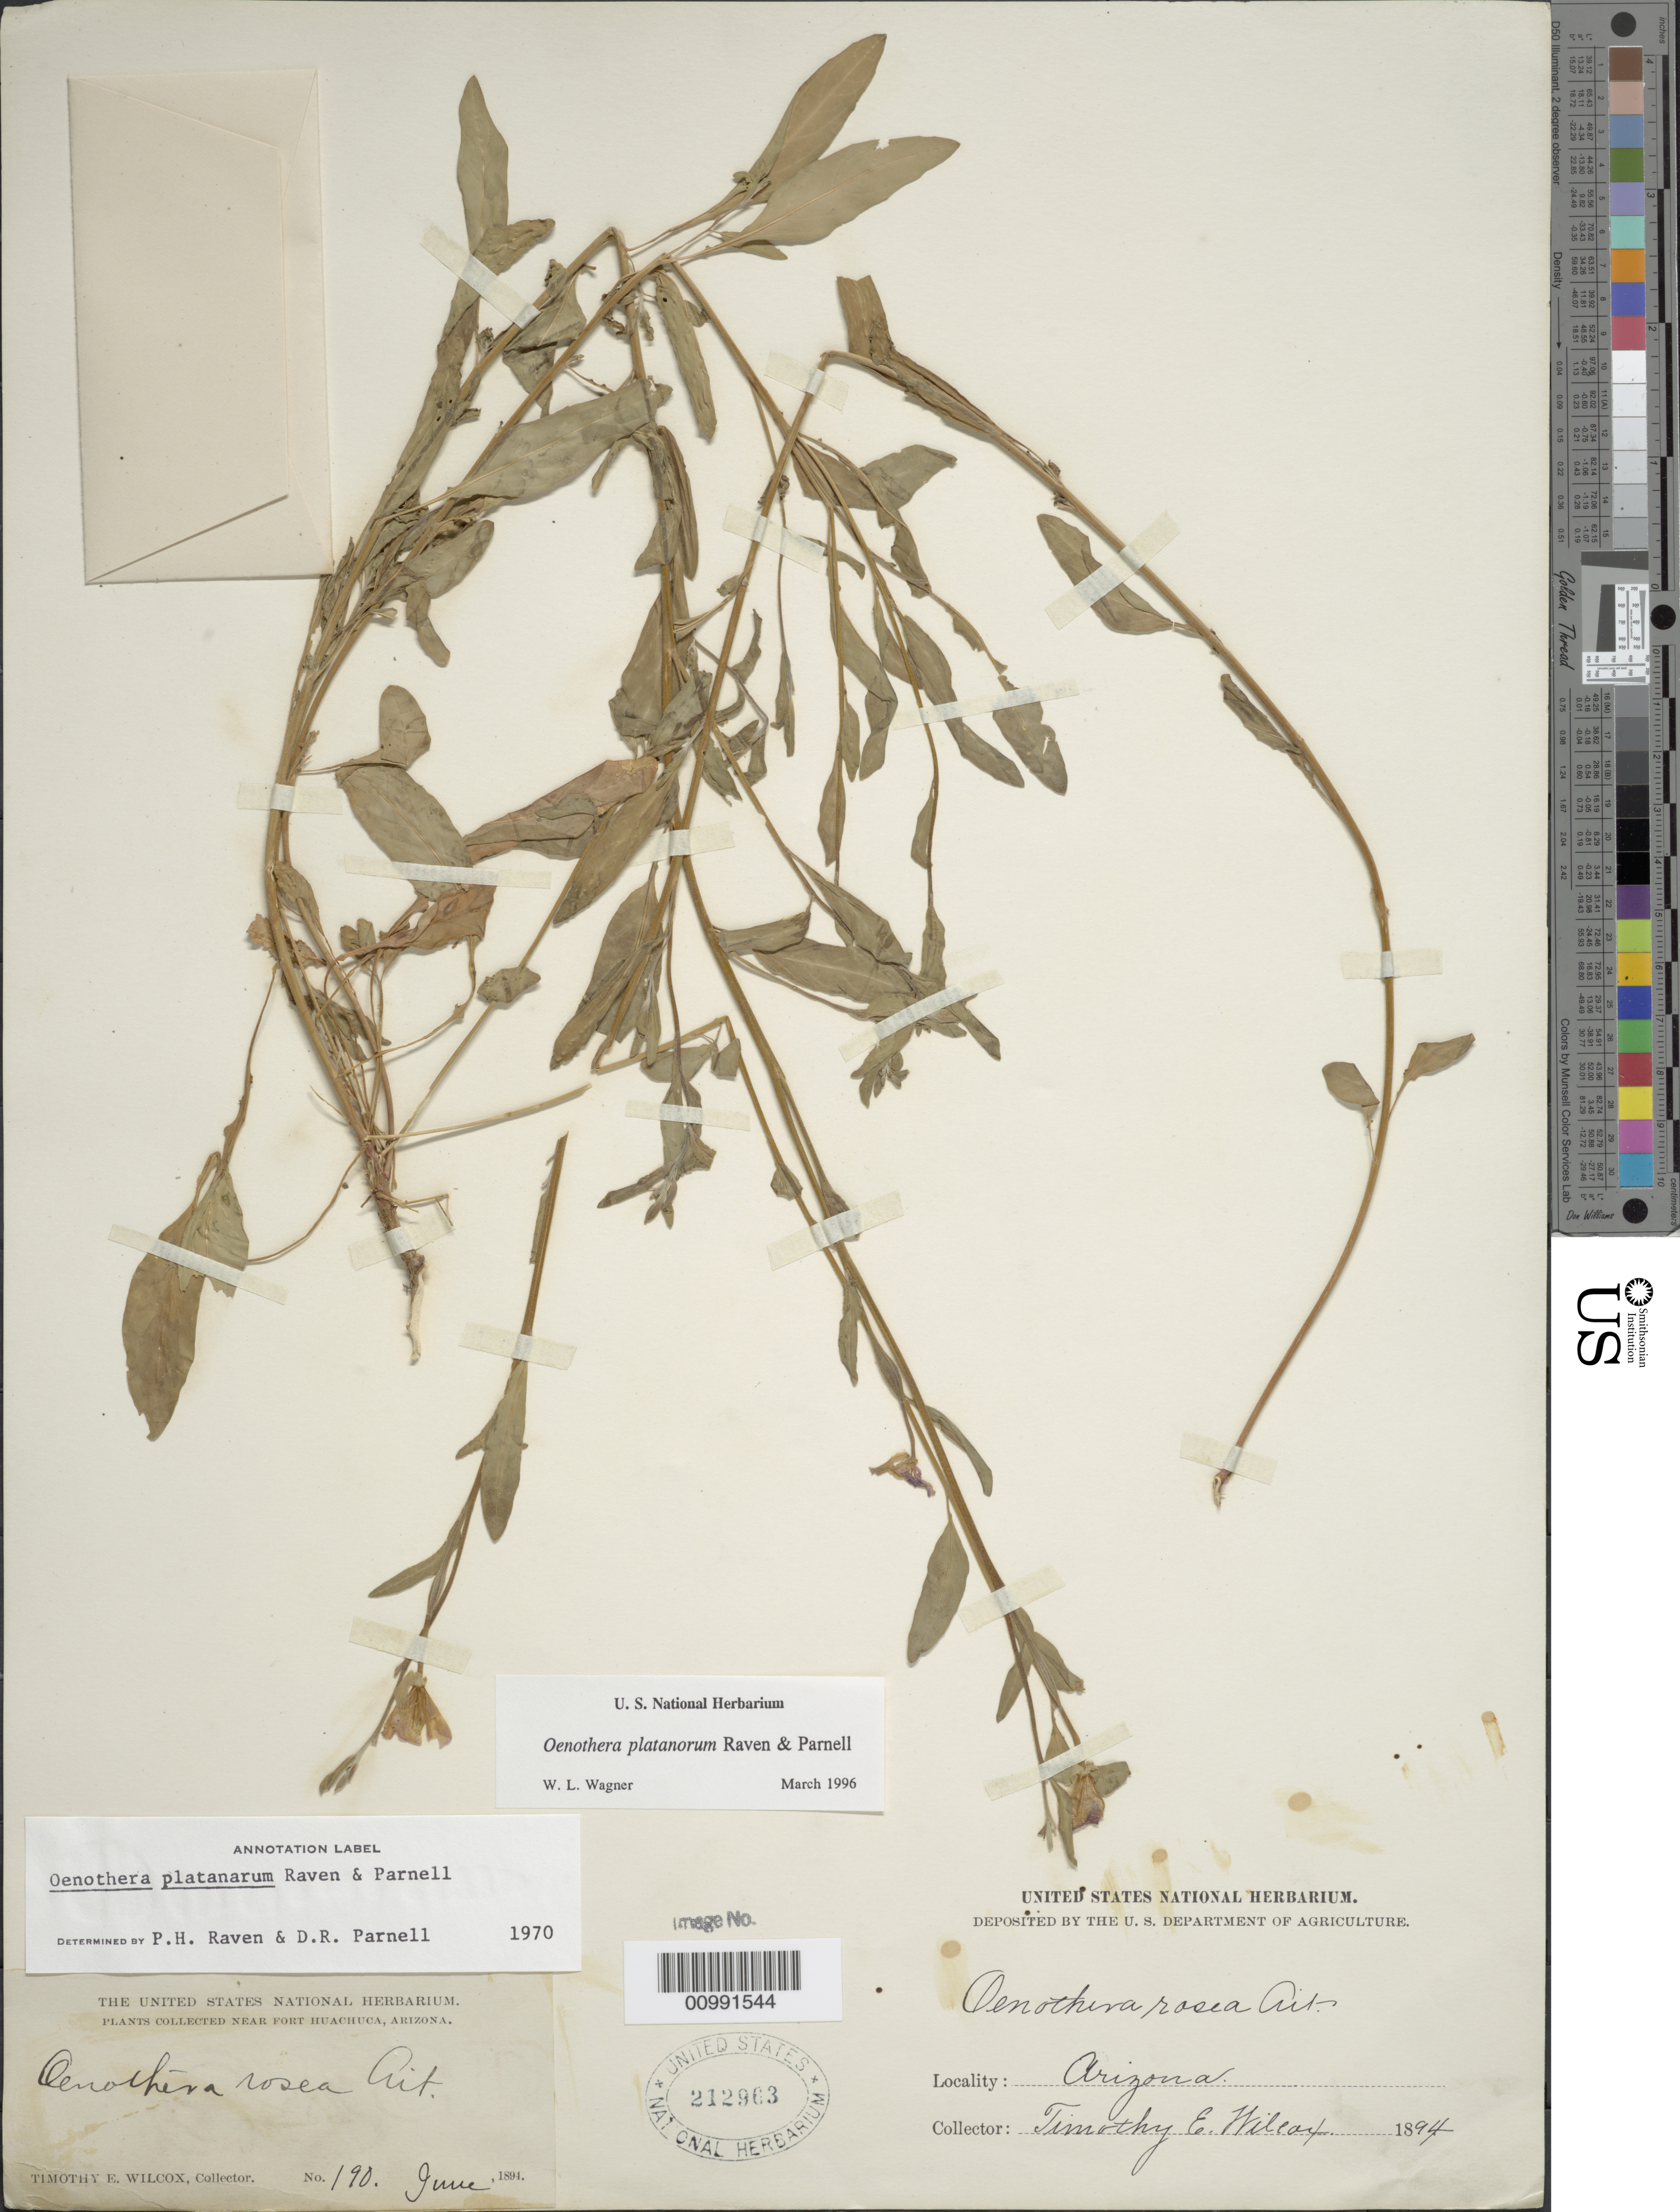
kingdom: Plantae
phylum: Tracheophyta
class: Magnoliopsida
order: Myrtales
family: Onagraceae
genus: Oenothera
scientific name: Oenothera platanorum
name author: P.H. Raven & D.R. Parn.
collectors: T. E. Wilcox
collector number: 190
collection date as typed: Jun 1894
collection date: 1894-06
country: United States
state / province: Arizona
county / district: Cochise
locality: Fort Huachuca.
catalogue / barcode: US 212963